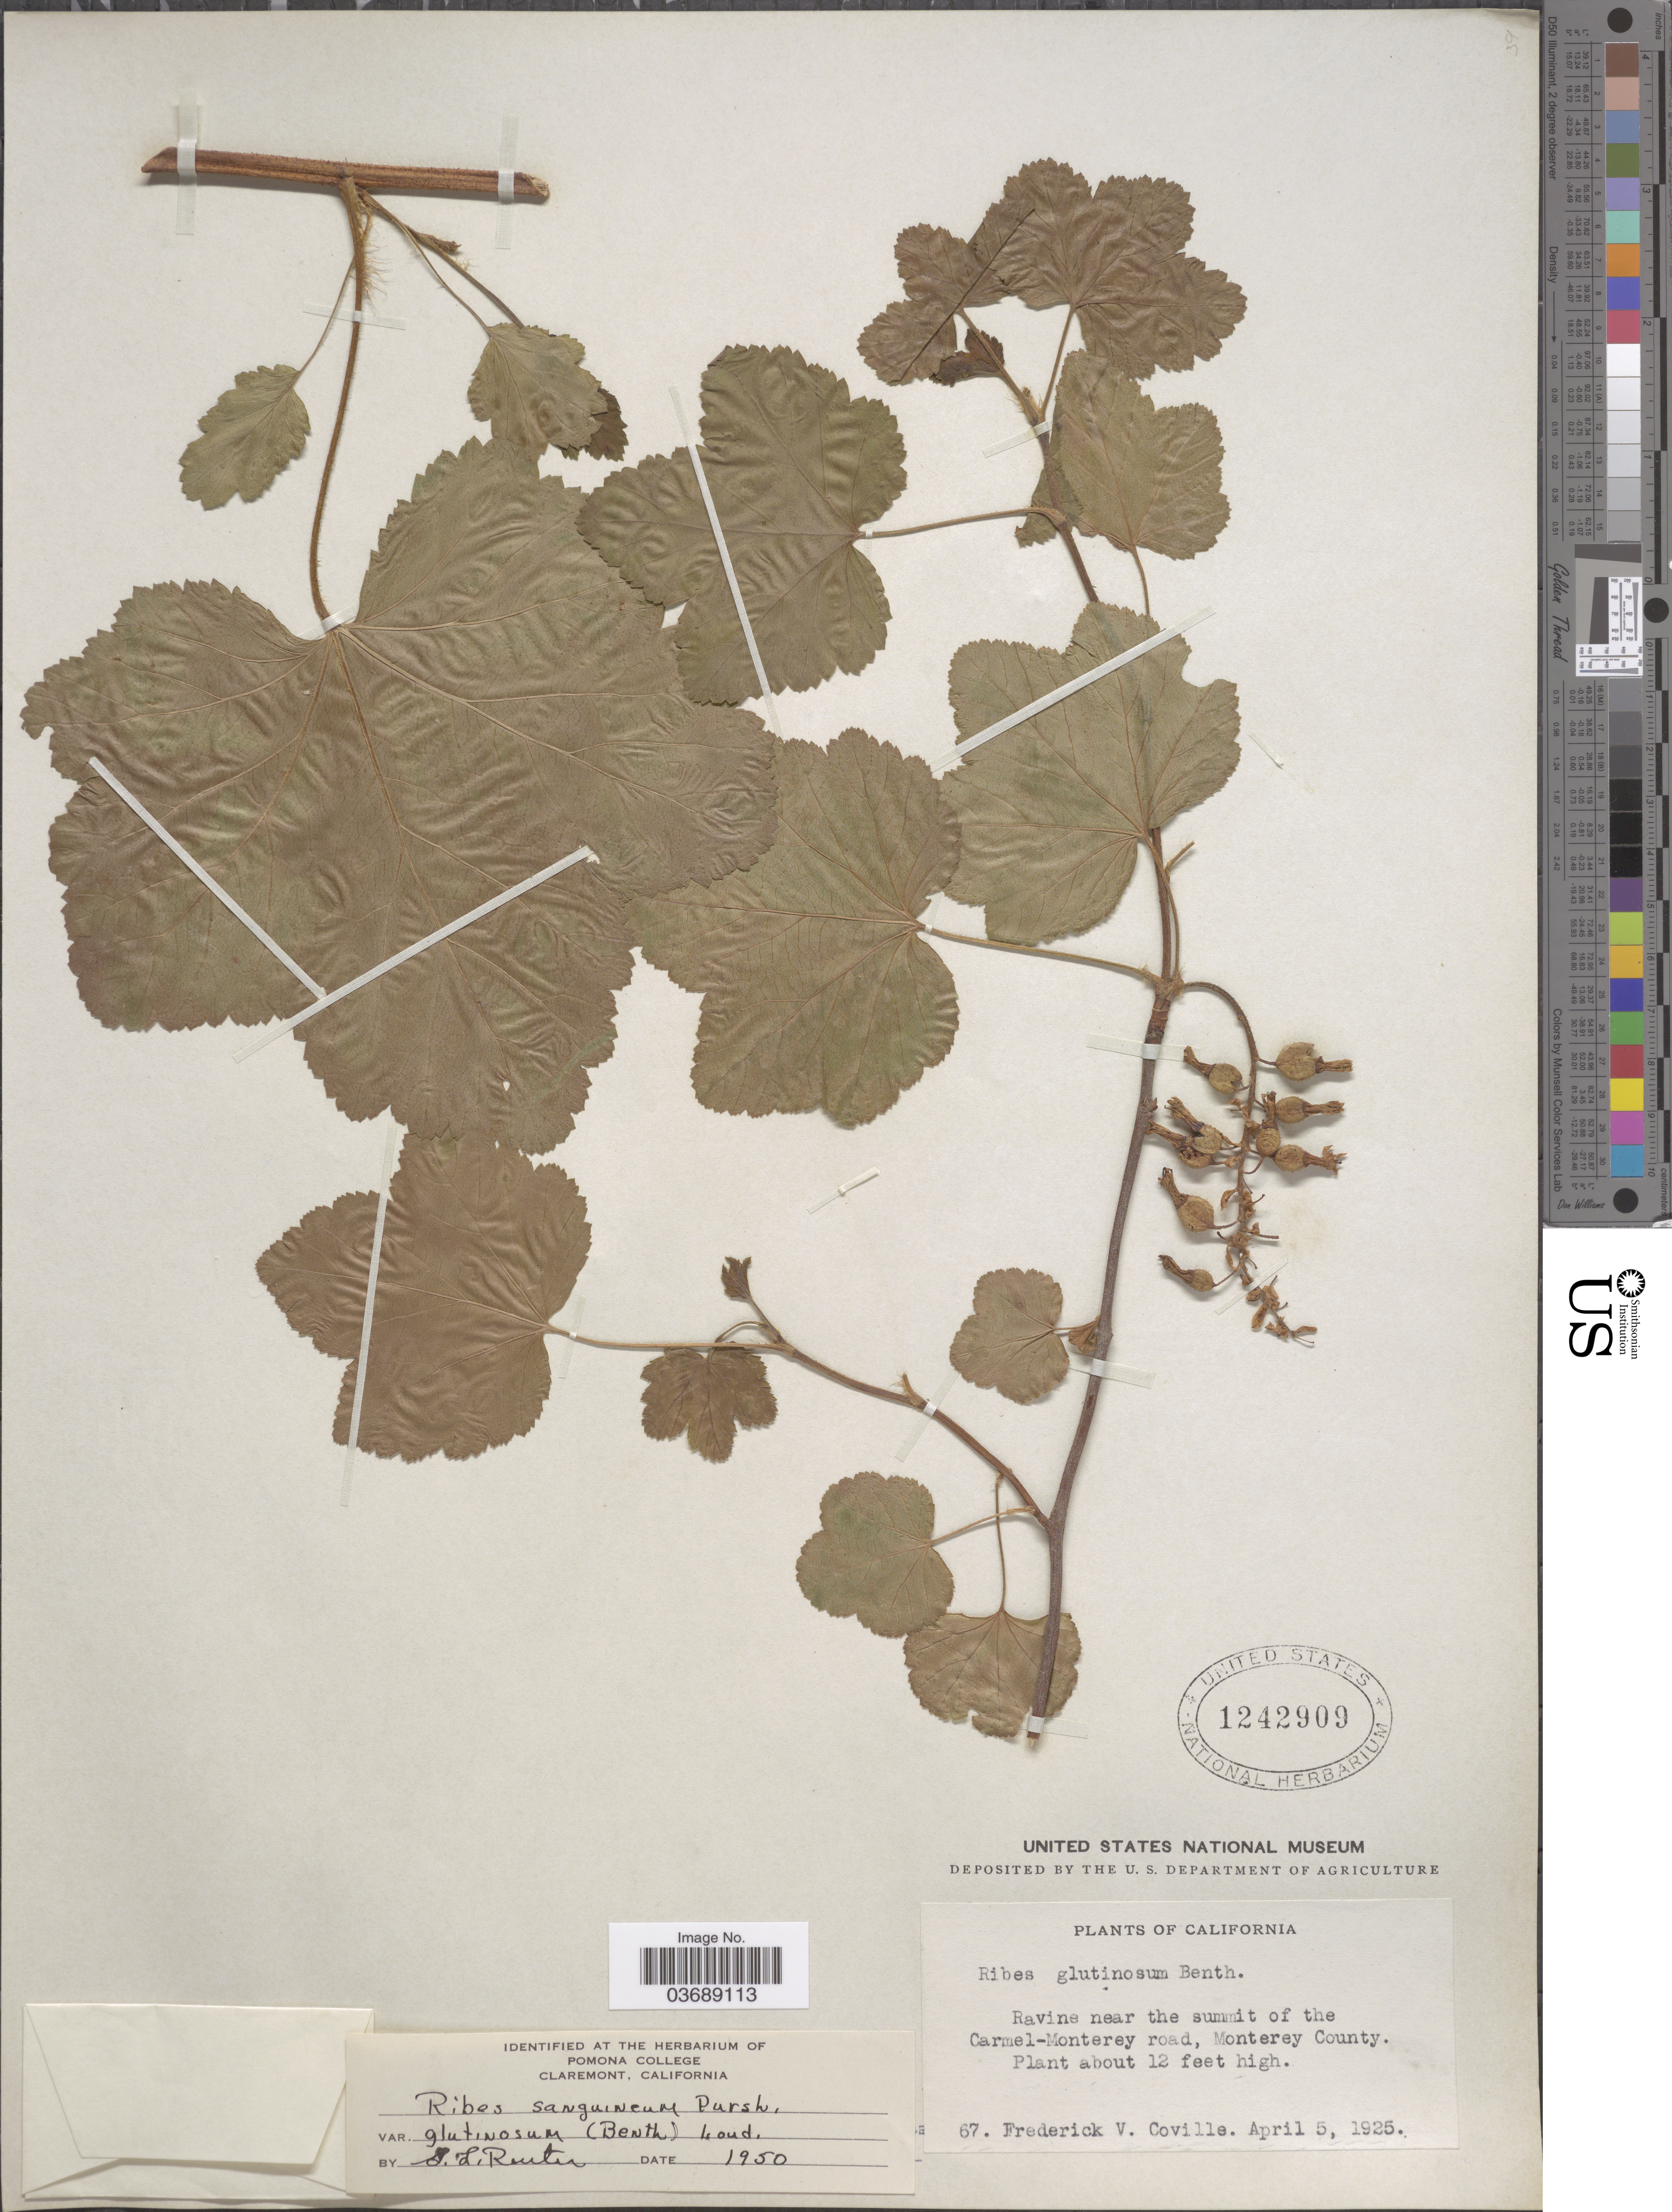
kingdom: Plantae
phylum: Tracheophyta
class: Magnoliopsida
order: Saxifragales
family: Grossulariaceae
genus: Ribes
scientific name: Ribes sanguineum var. glutinosum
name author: (Benth.) Loudon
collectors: F. V. Coville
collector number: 67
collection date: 1925-04-05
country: United States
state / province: California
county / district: Monterey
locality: Ravine near the summit of the Carmel-Monterey road, Monterey County.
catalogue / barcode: US 1242909